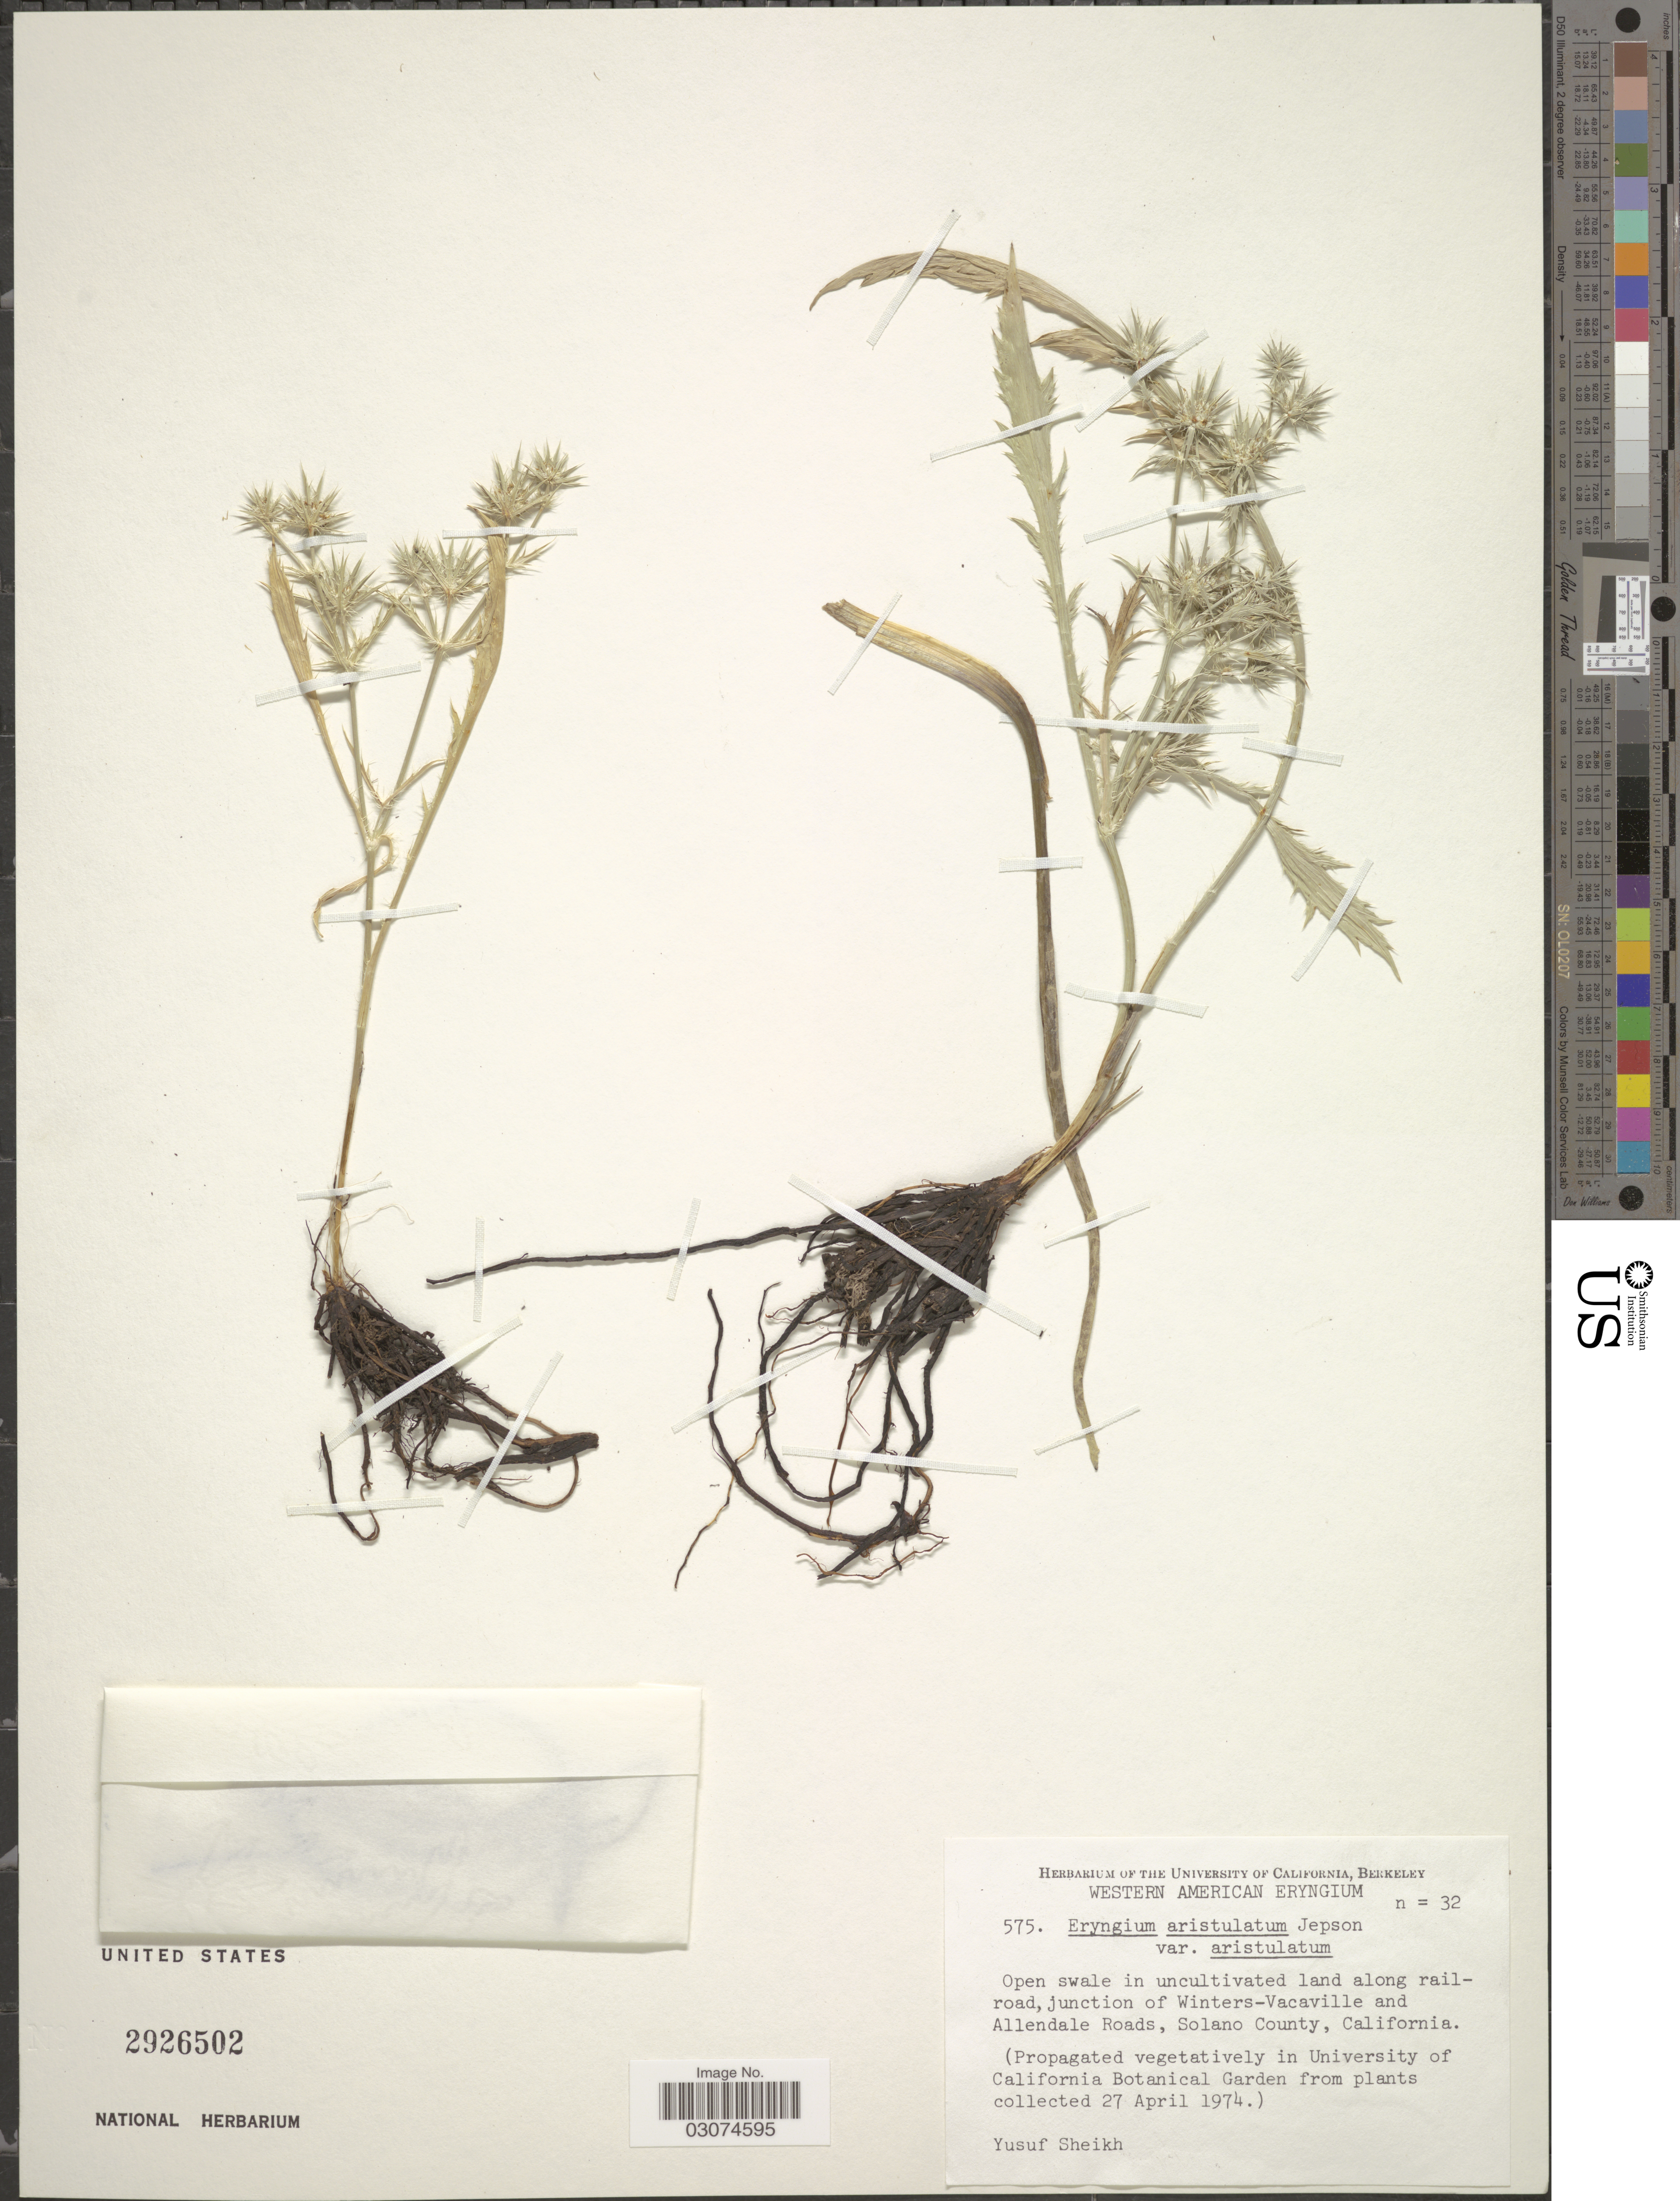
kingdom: Plantae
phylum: Tracheophyta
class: Magnoliopsida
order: Apiales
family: Apiaceae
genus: Eryngium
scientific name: Eryngium aristulatum var. aristulatum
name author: Jeps.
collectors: Y. Sheikh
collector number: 575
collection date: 1974-04-27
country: United States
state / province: California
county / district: Solano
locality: Open swale in uncultivated land along railroad, junction of Winters-Vacaville and Allendale Roads, Solano County.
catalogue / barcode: US 2926502